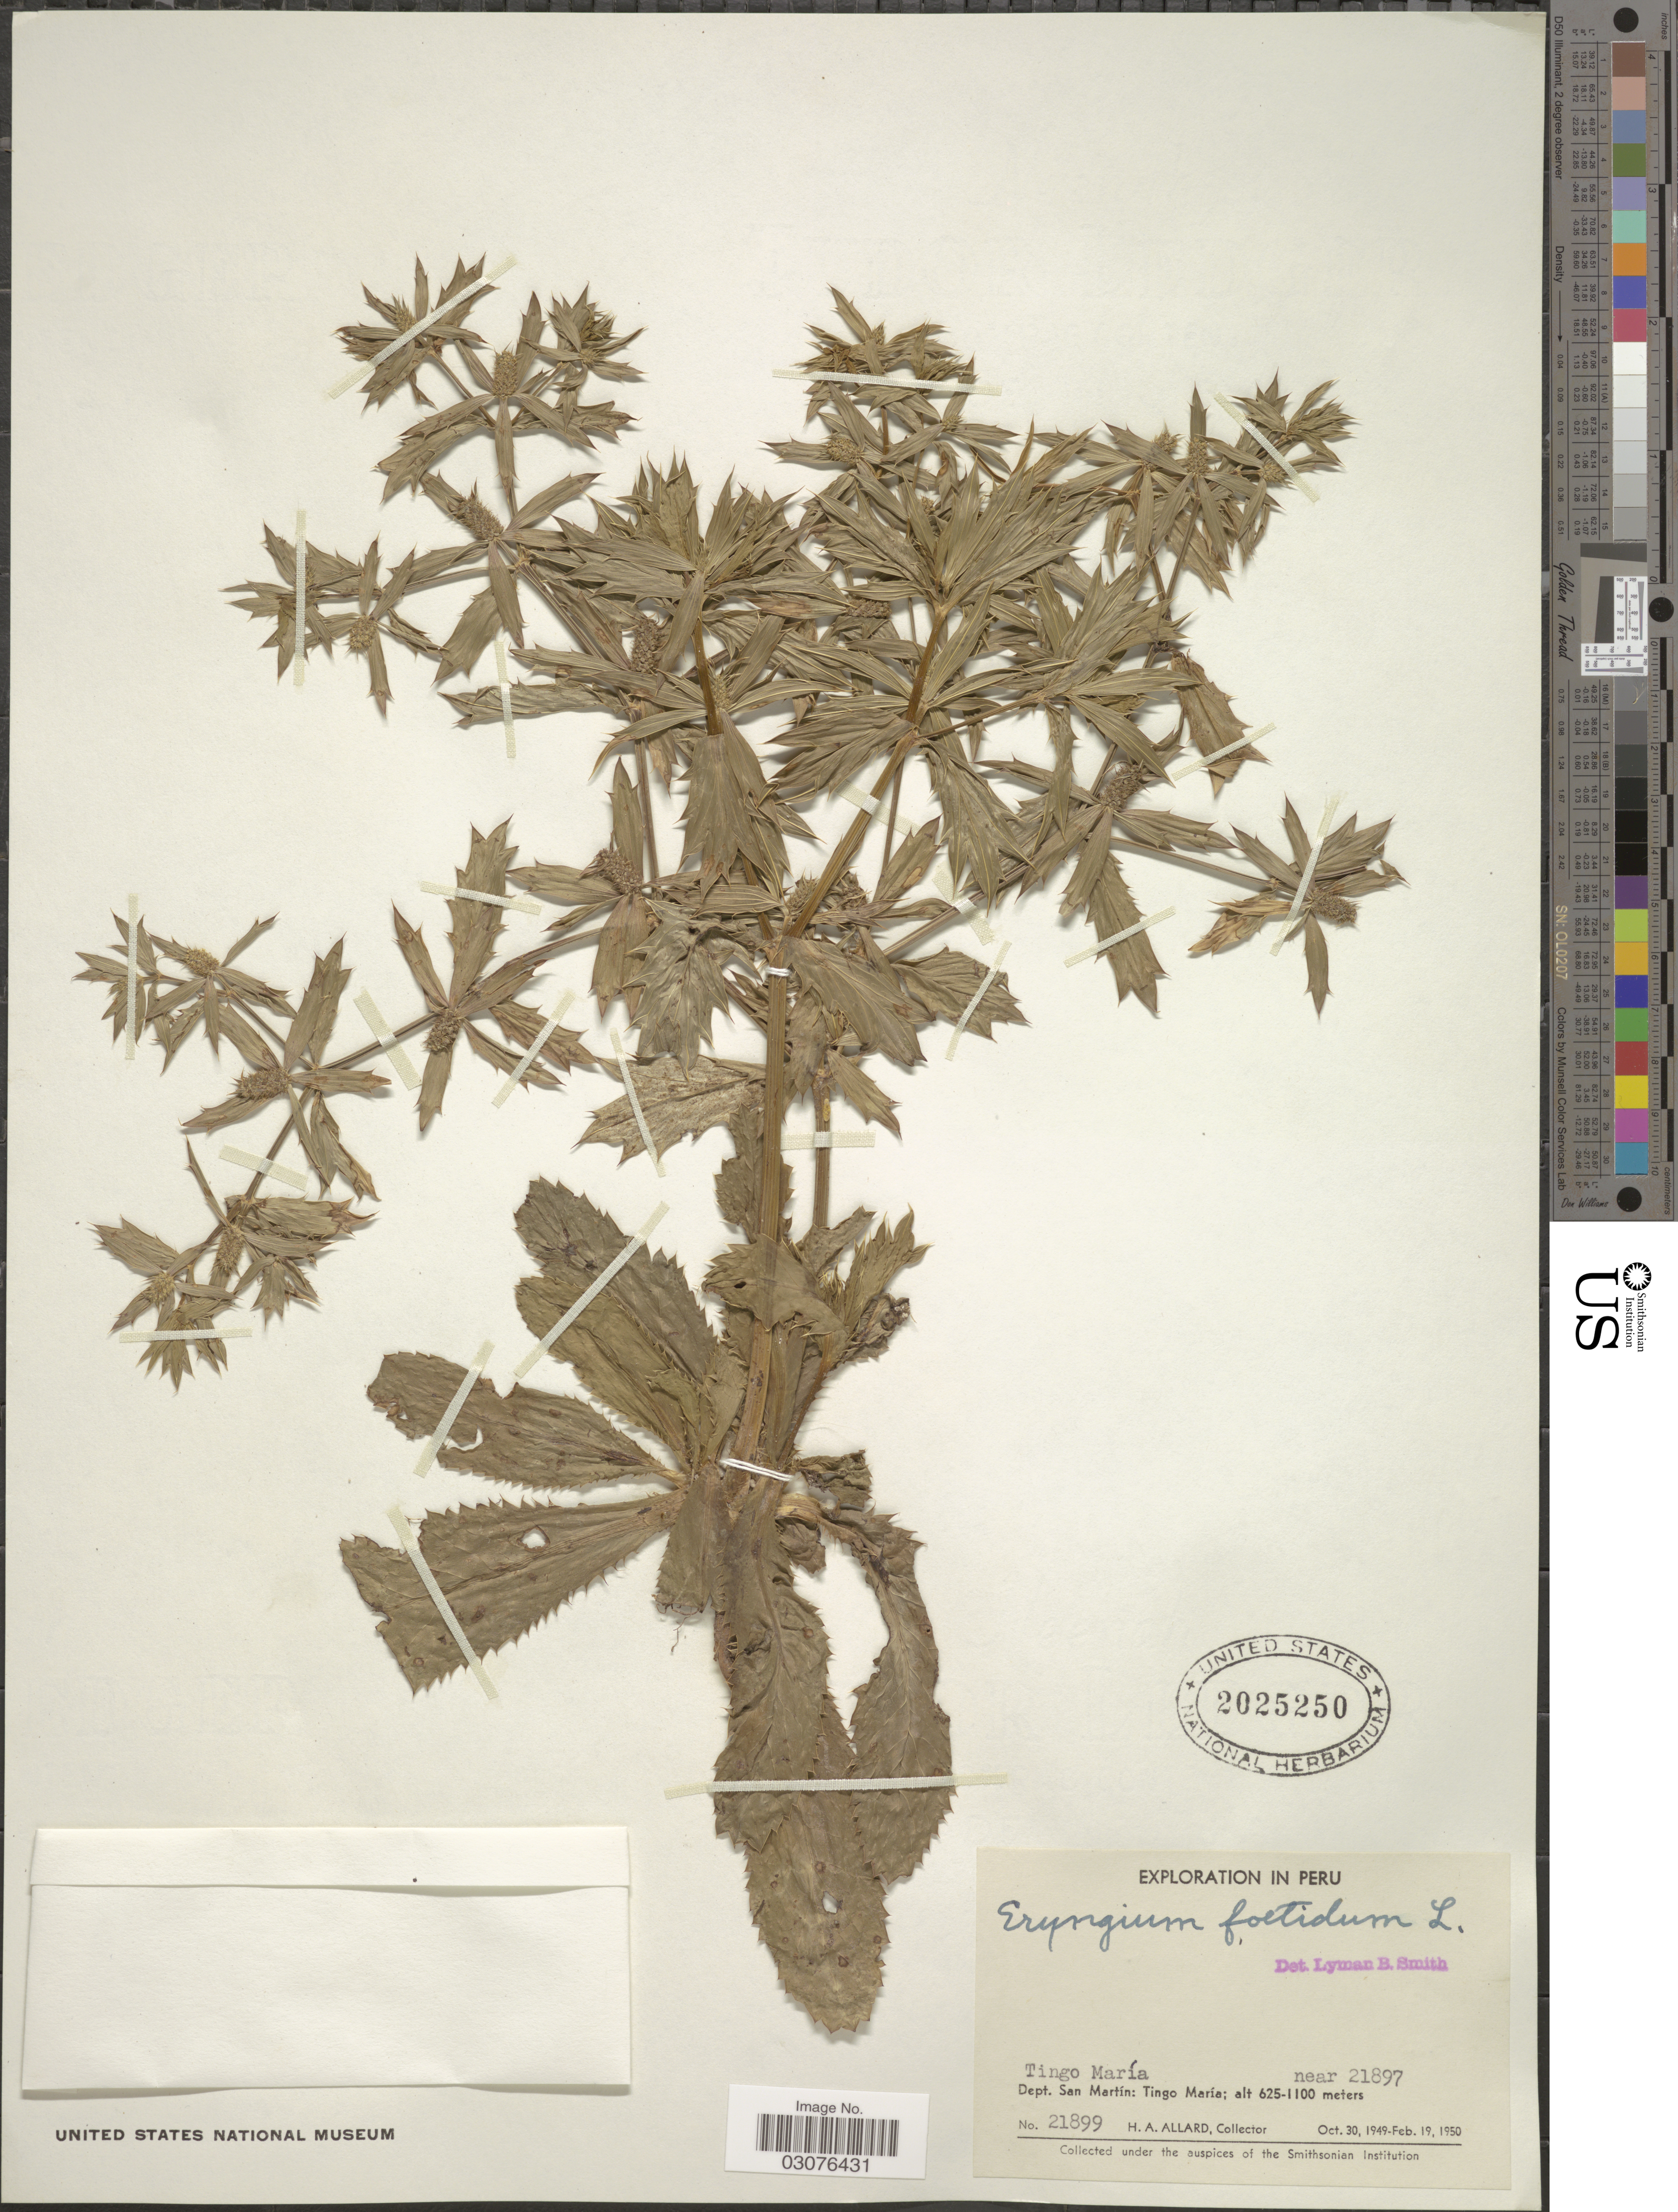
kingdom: Plantae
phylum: Tracheophyta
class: Magnoliopsida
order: Apiales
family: Apiaceae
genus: Eryngium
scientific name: Eryngium foetidum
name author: L.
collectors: H. A. Allard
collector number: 21899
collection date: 1949-10-30/1950-02-19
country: Peru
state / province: San Martín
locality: Tingo María. Dept. San Martín: Tingo María. Near 21897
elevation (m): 625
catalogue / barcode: US 2025250